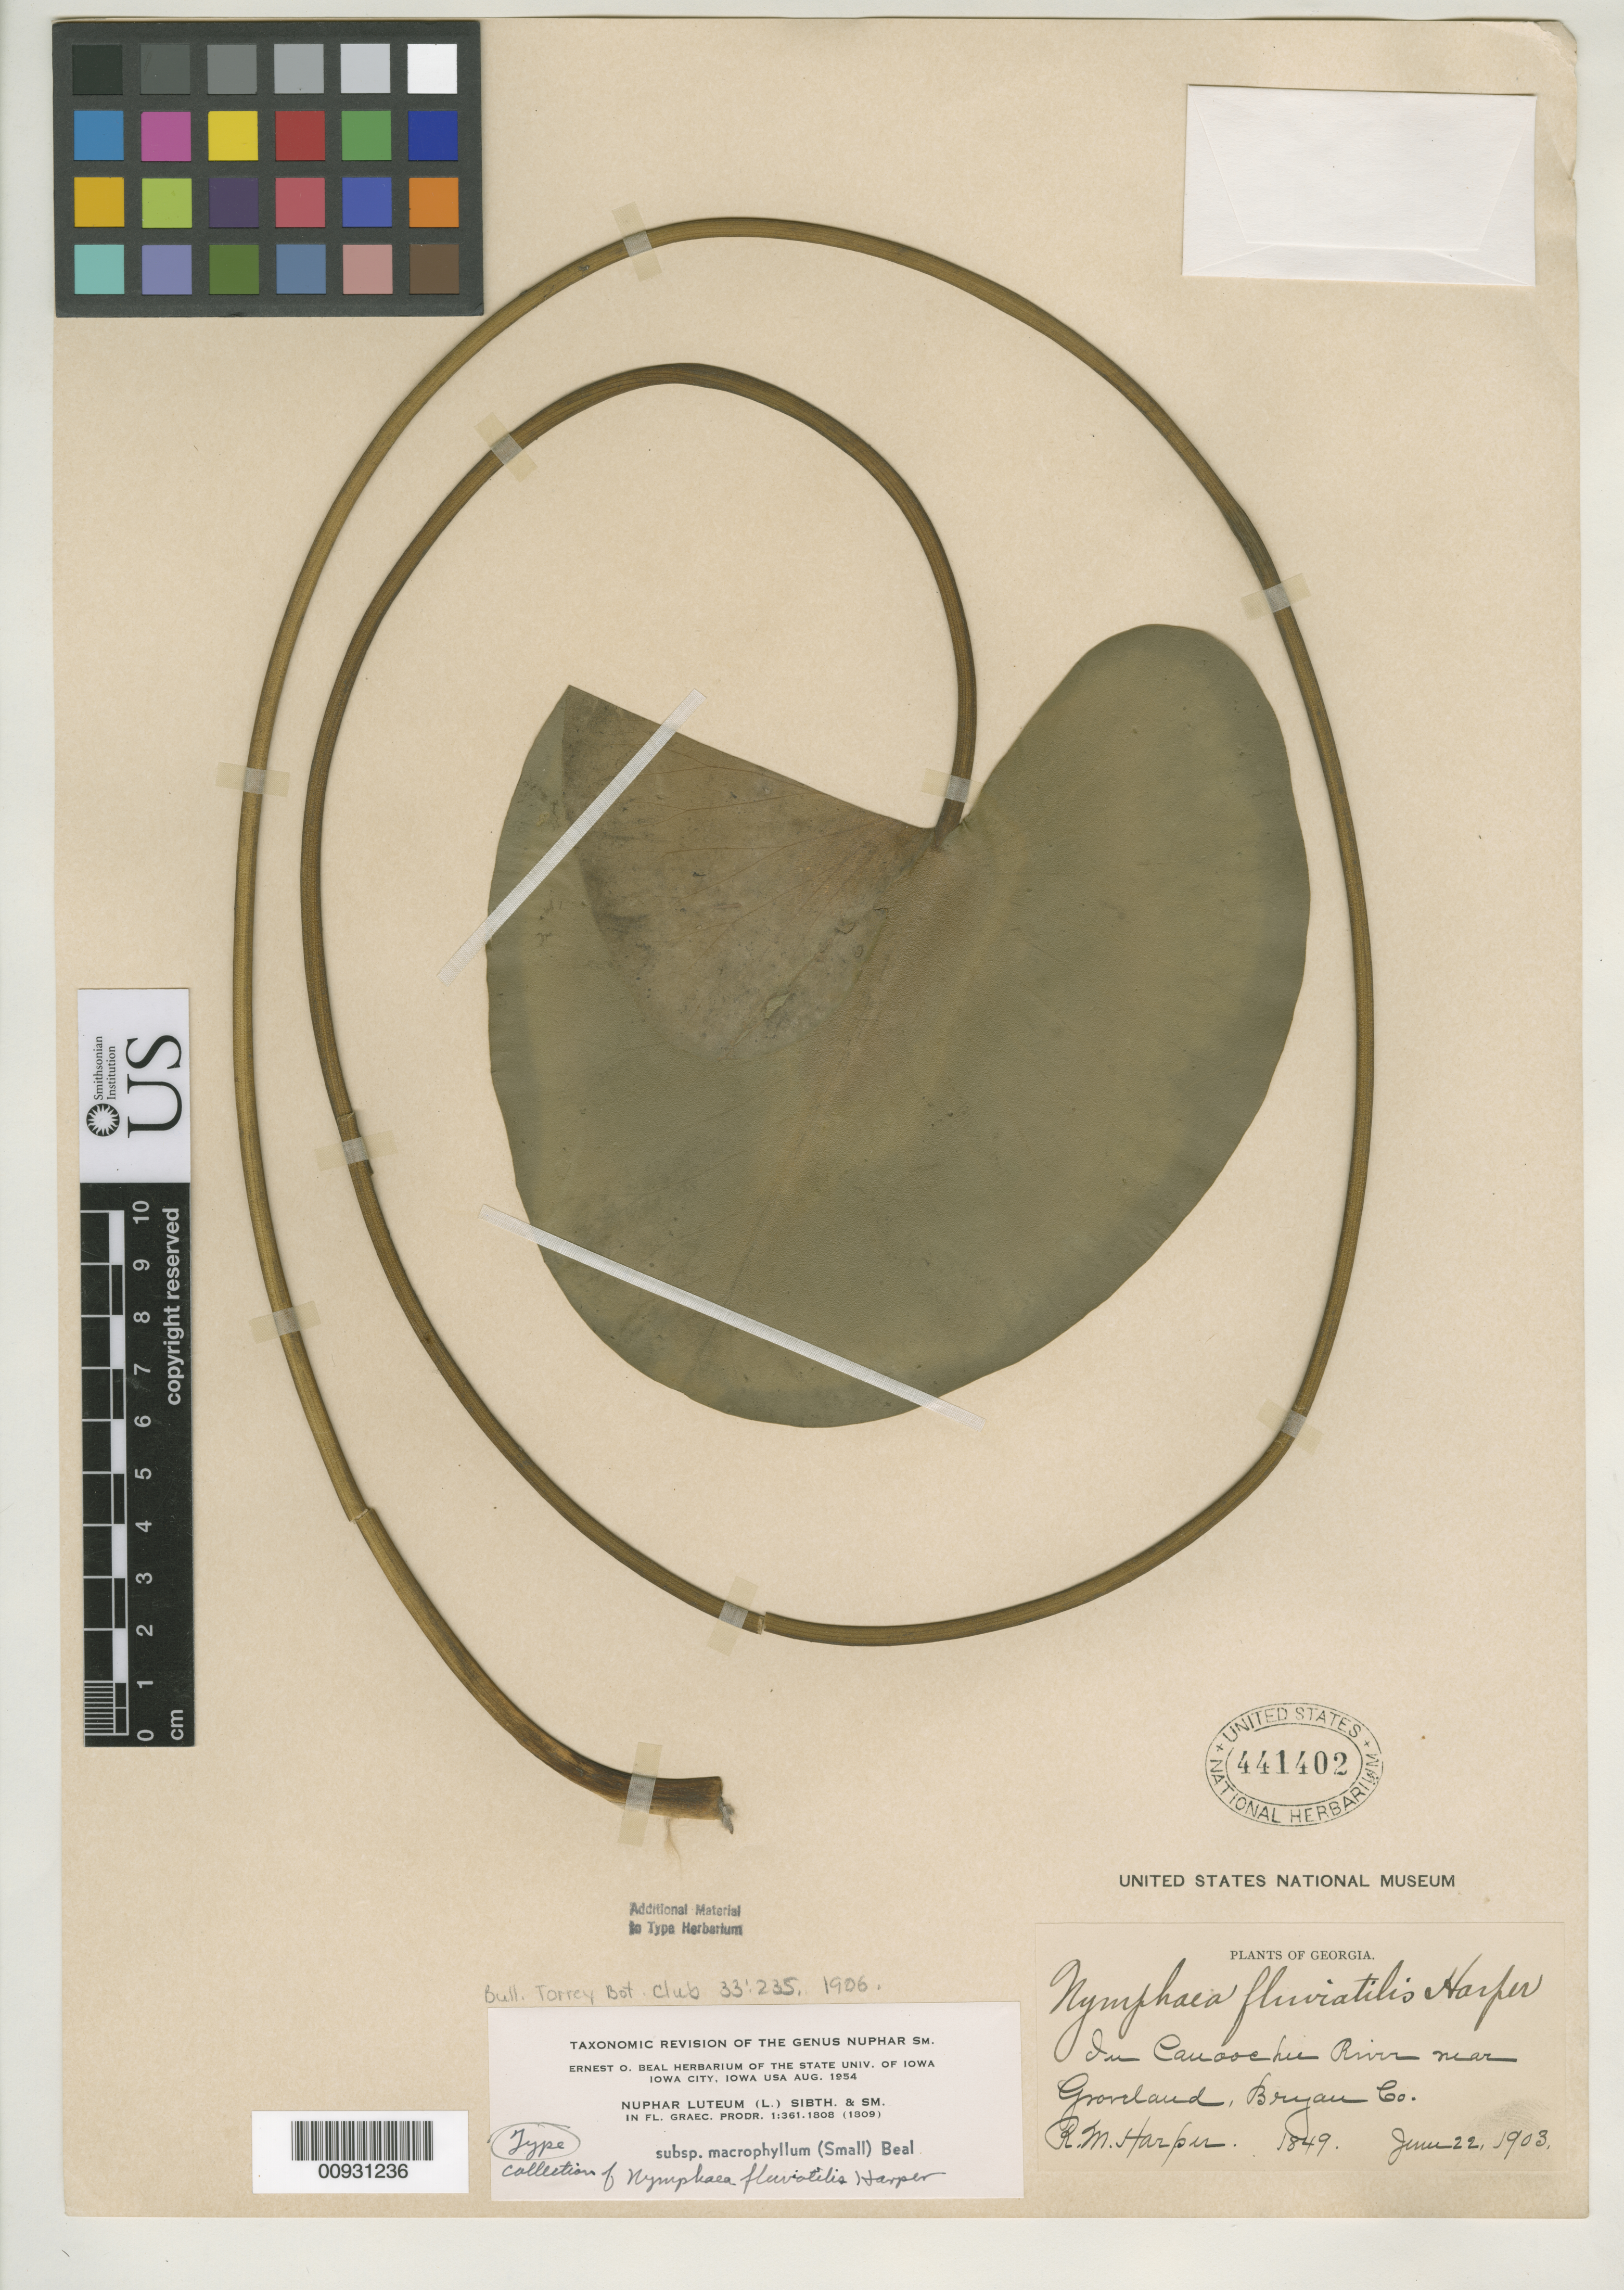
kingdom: Plantae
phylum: Tracheophyta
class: Magnoliopsida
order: Nymphaeales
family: Nymphaeaceae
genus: Nymphaea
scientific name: Nymphaea fluviatilis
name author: R.M. Harper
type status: Isotype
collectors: R. M. Harper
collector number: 1849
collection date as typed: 22 Jun 1903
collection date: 1903-06-22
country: United States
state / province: Georgia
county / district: Bryan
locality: Groveland, in Canoochee River.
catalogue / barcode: US 441402